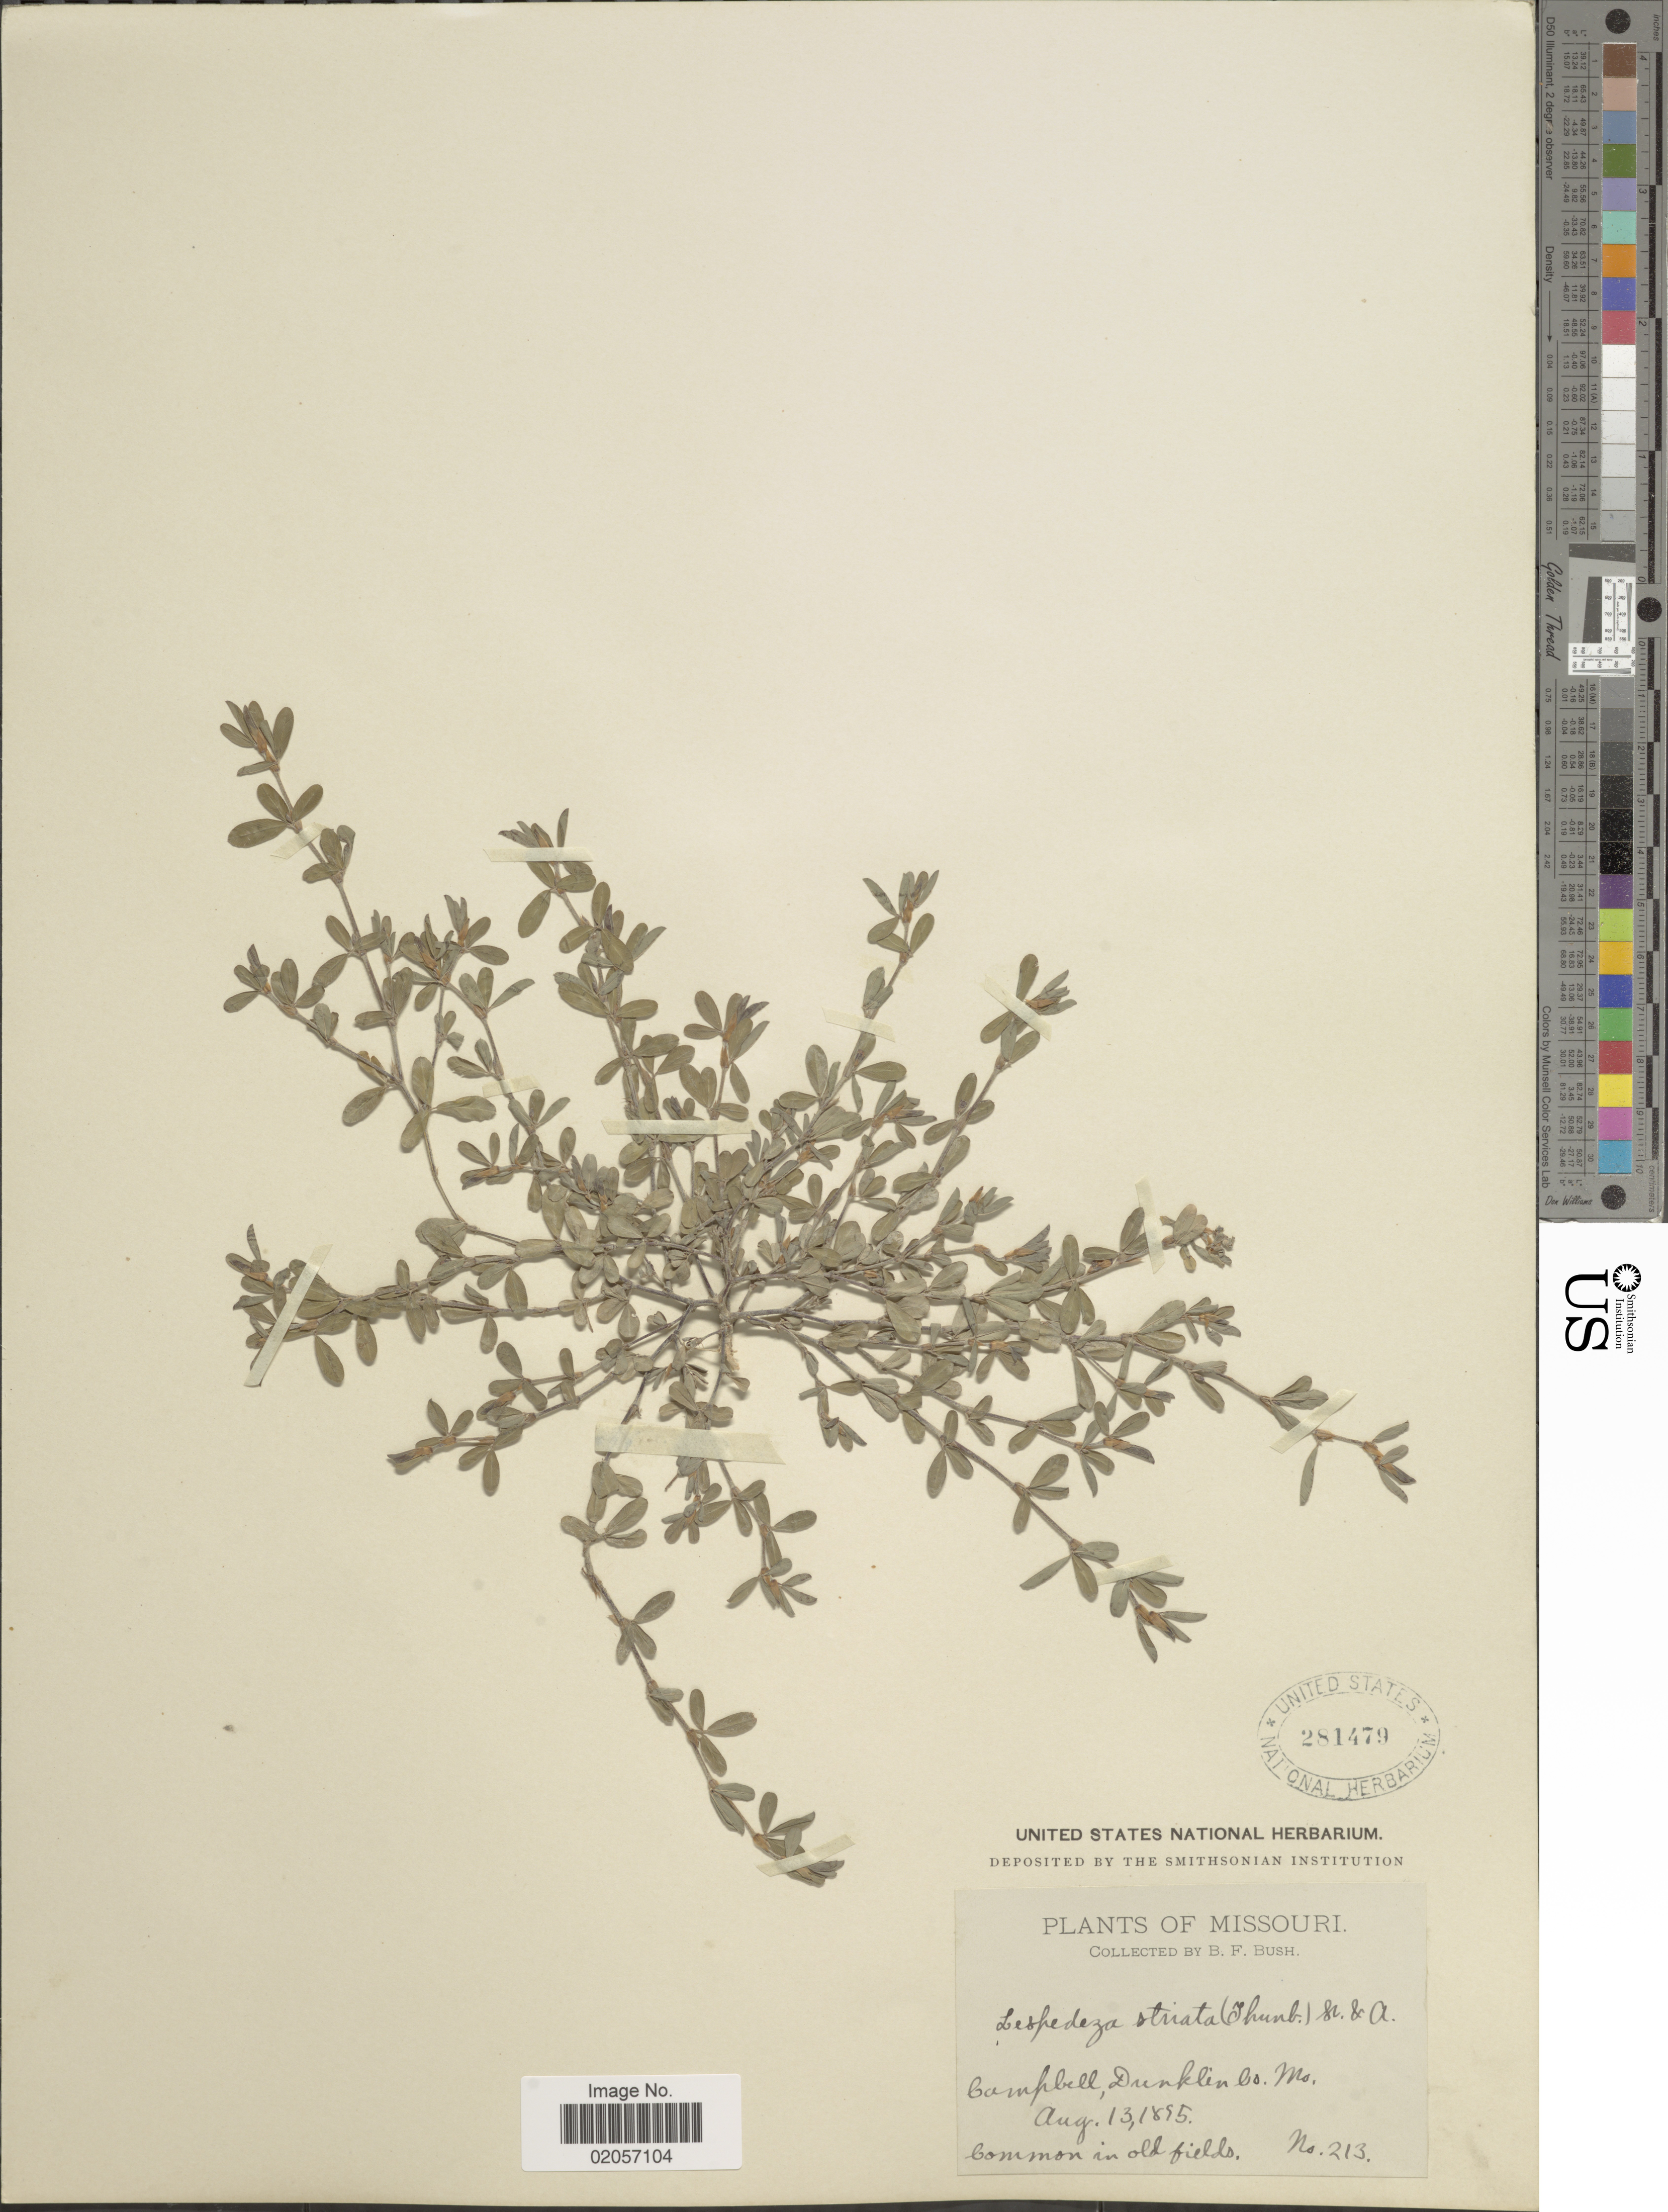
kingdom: Plantae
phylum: Tracheophyta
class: Magnoliopsida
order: Fabales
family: Fabaceae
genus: Kummerowia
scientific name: Kummerowia striata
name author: (Thunb.) Schindl.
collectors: B. F. Bush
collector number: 213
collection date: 1895-08-13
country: United States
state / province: Missouri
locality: Campbell, Dunklin Co.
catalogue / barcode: US 281479